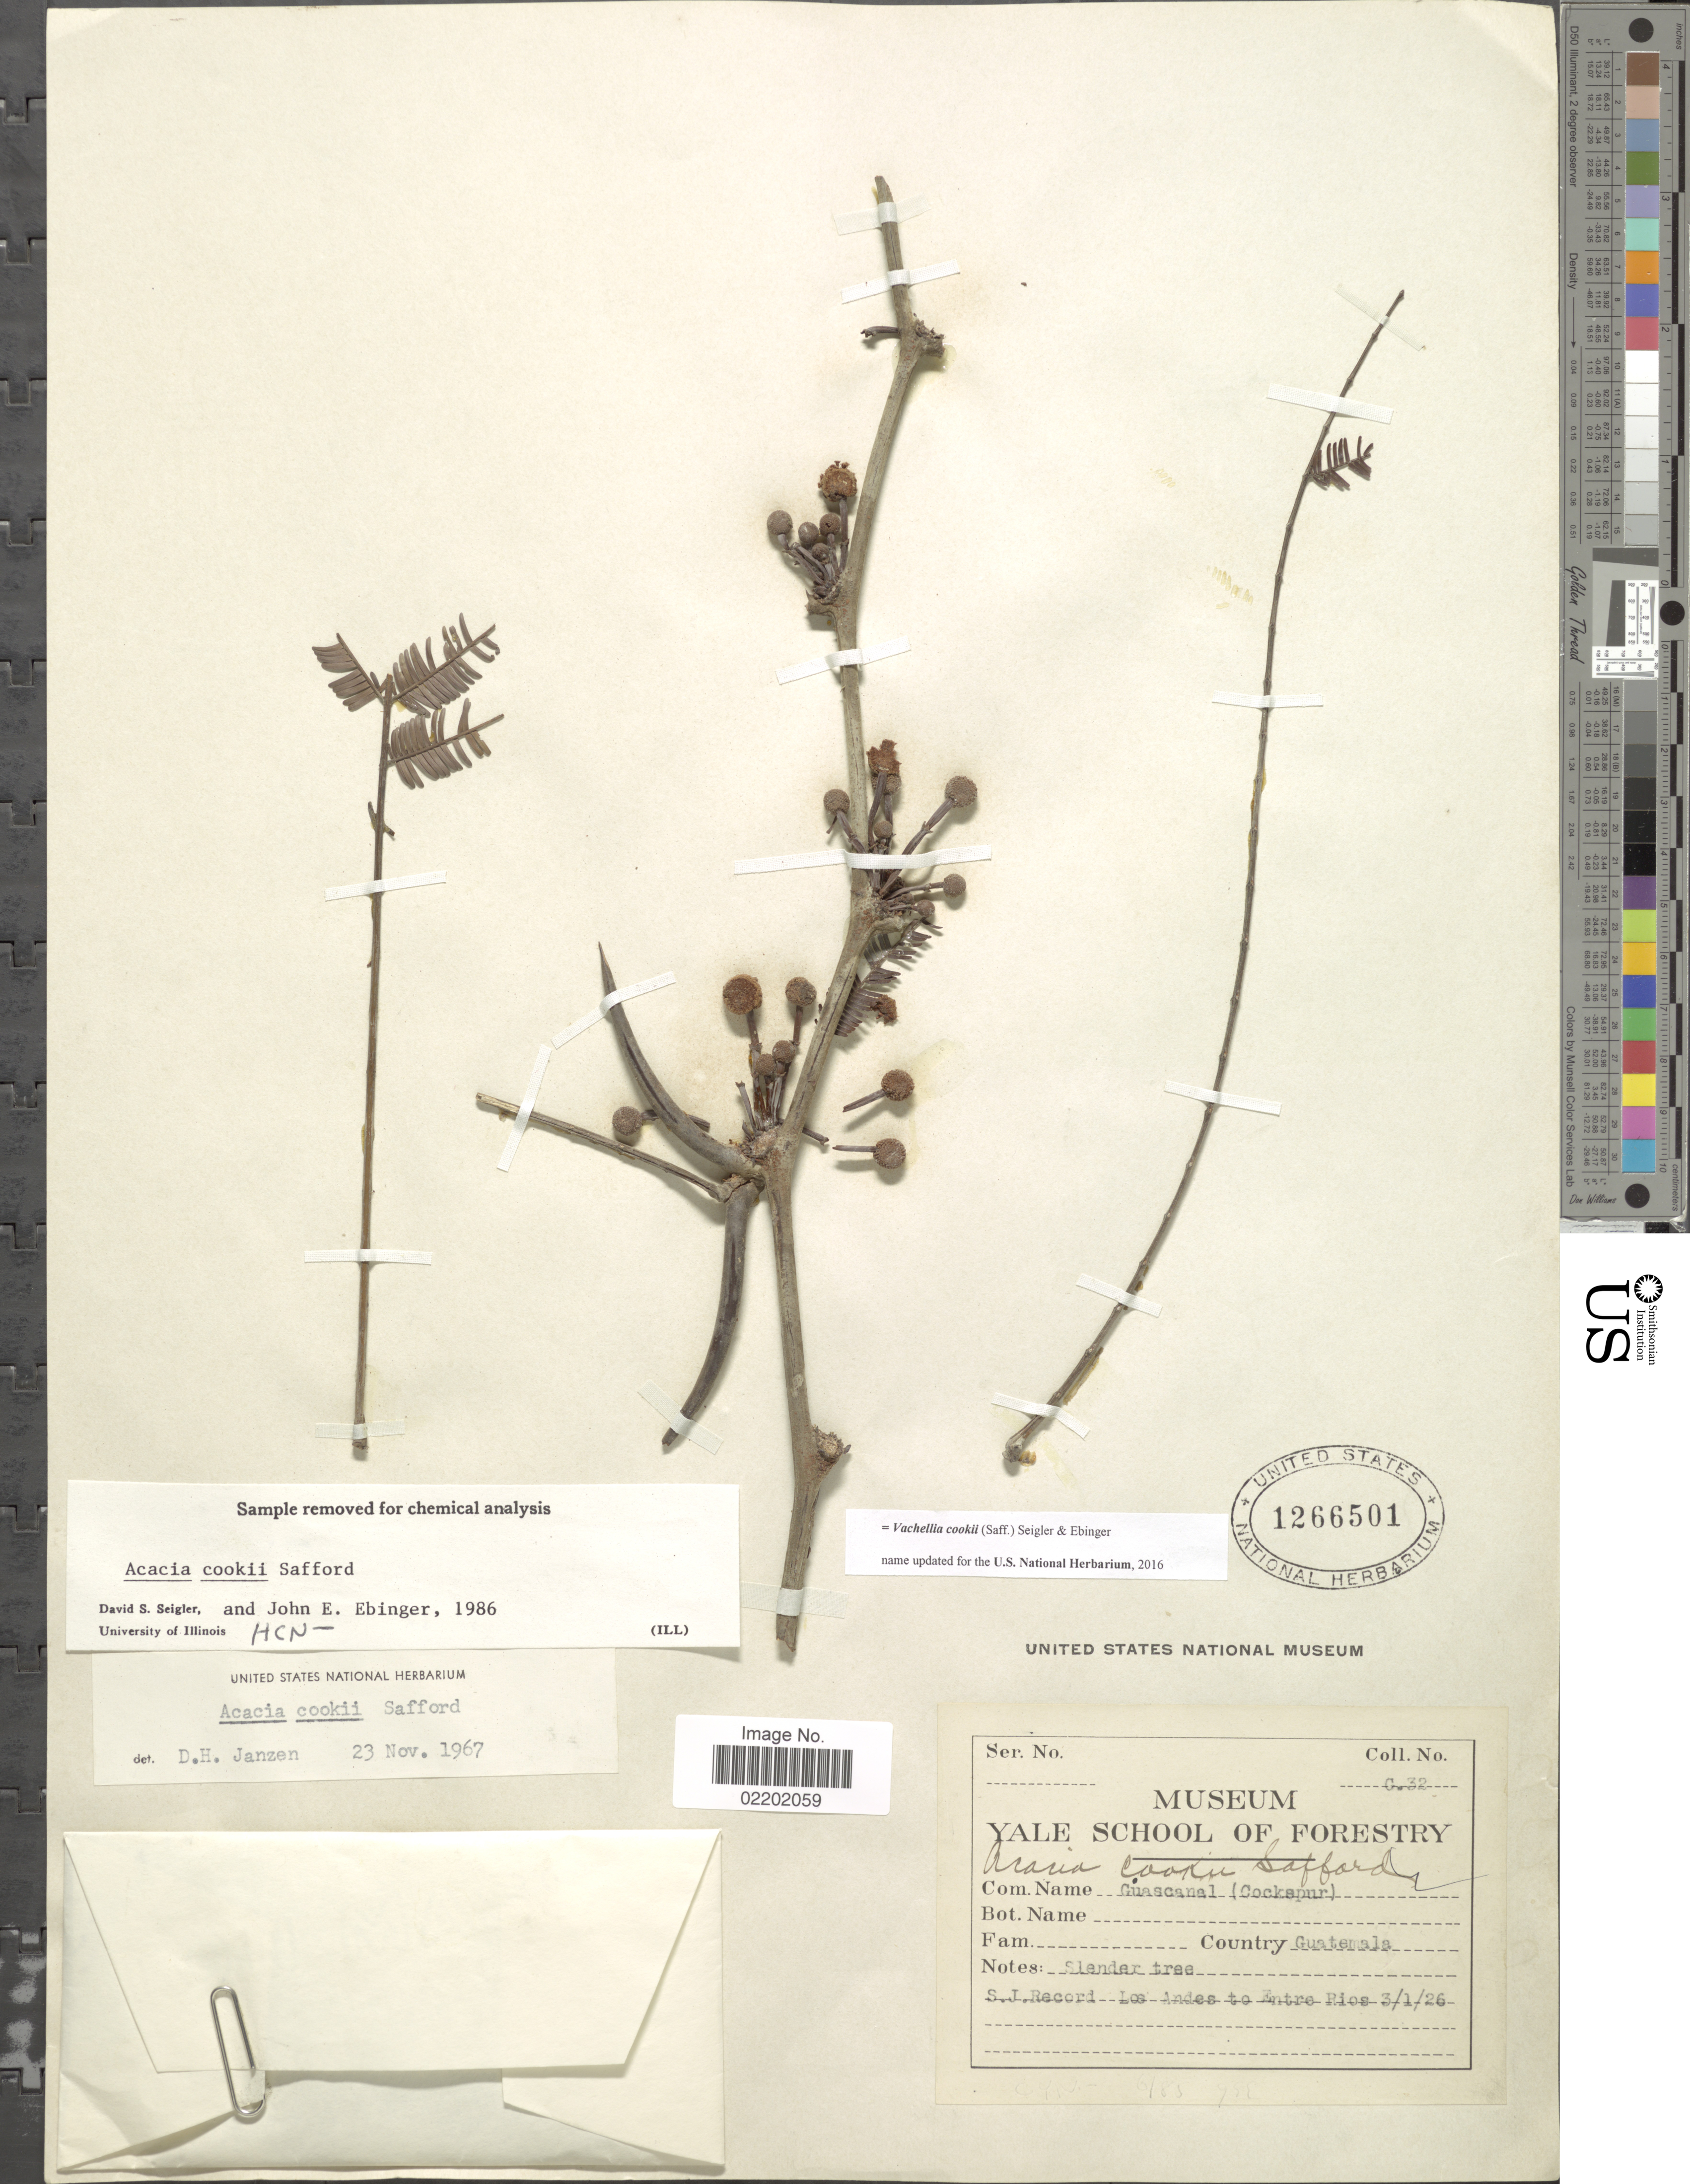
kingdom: Plantae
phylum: Tracheophyta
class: Magnoliopsida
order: Fabales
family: Fabaceae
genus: Vachellia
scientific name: Vachellia cookii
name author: (Saff.) Seigler & Ebinger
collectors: S. J. Record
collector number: C.32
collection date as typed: Transcribed d/m/y: 3/1/26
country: Guatemala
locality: Los Andes to Entre Rios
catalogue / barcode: US 1266501